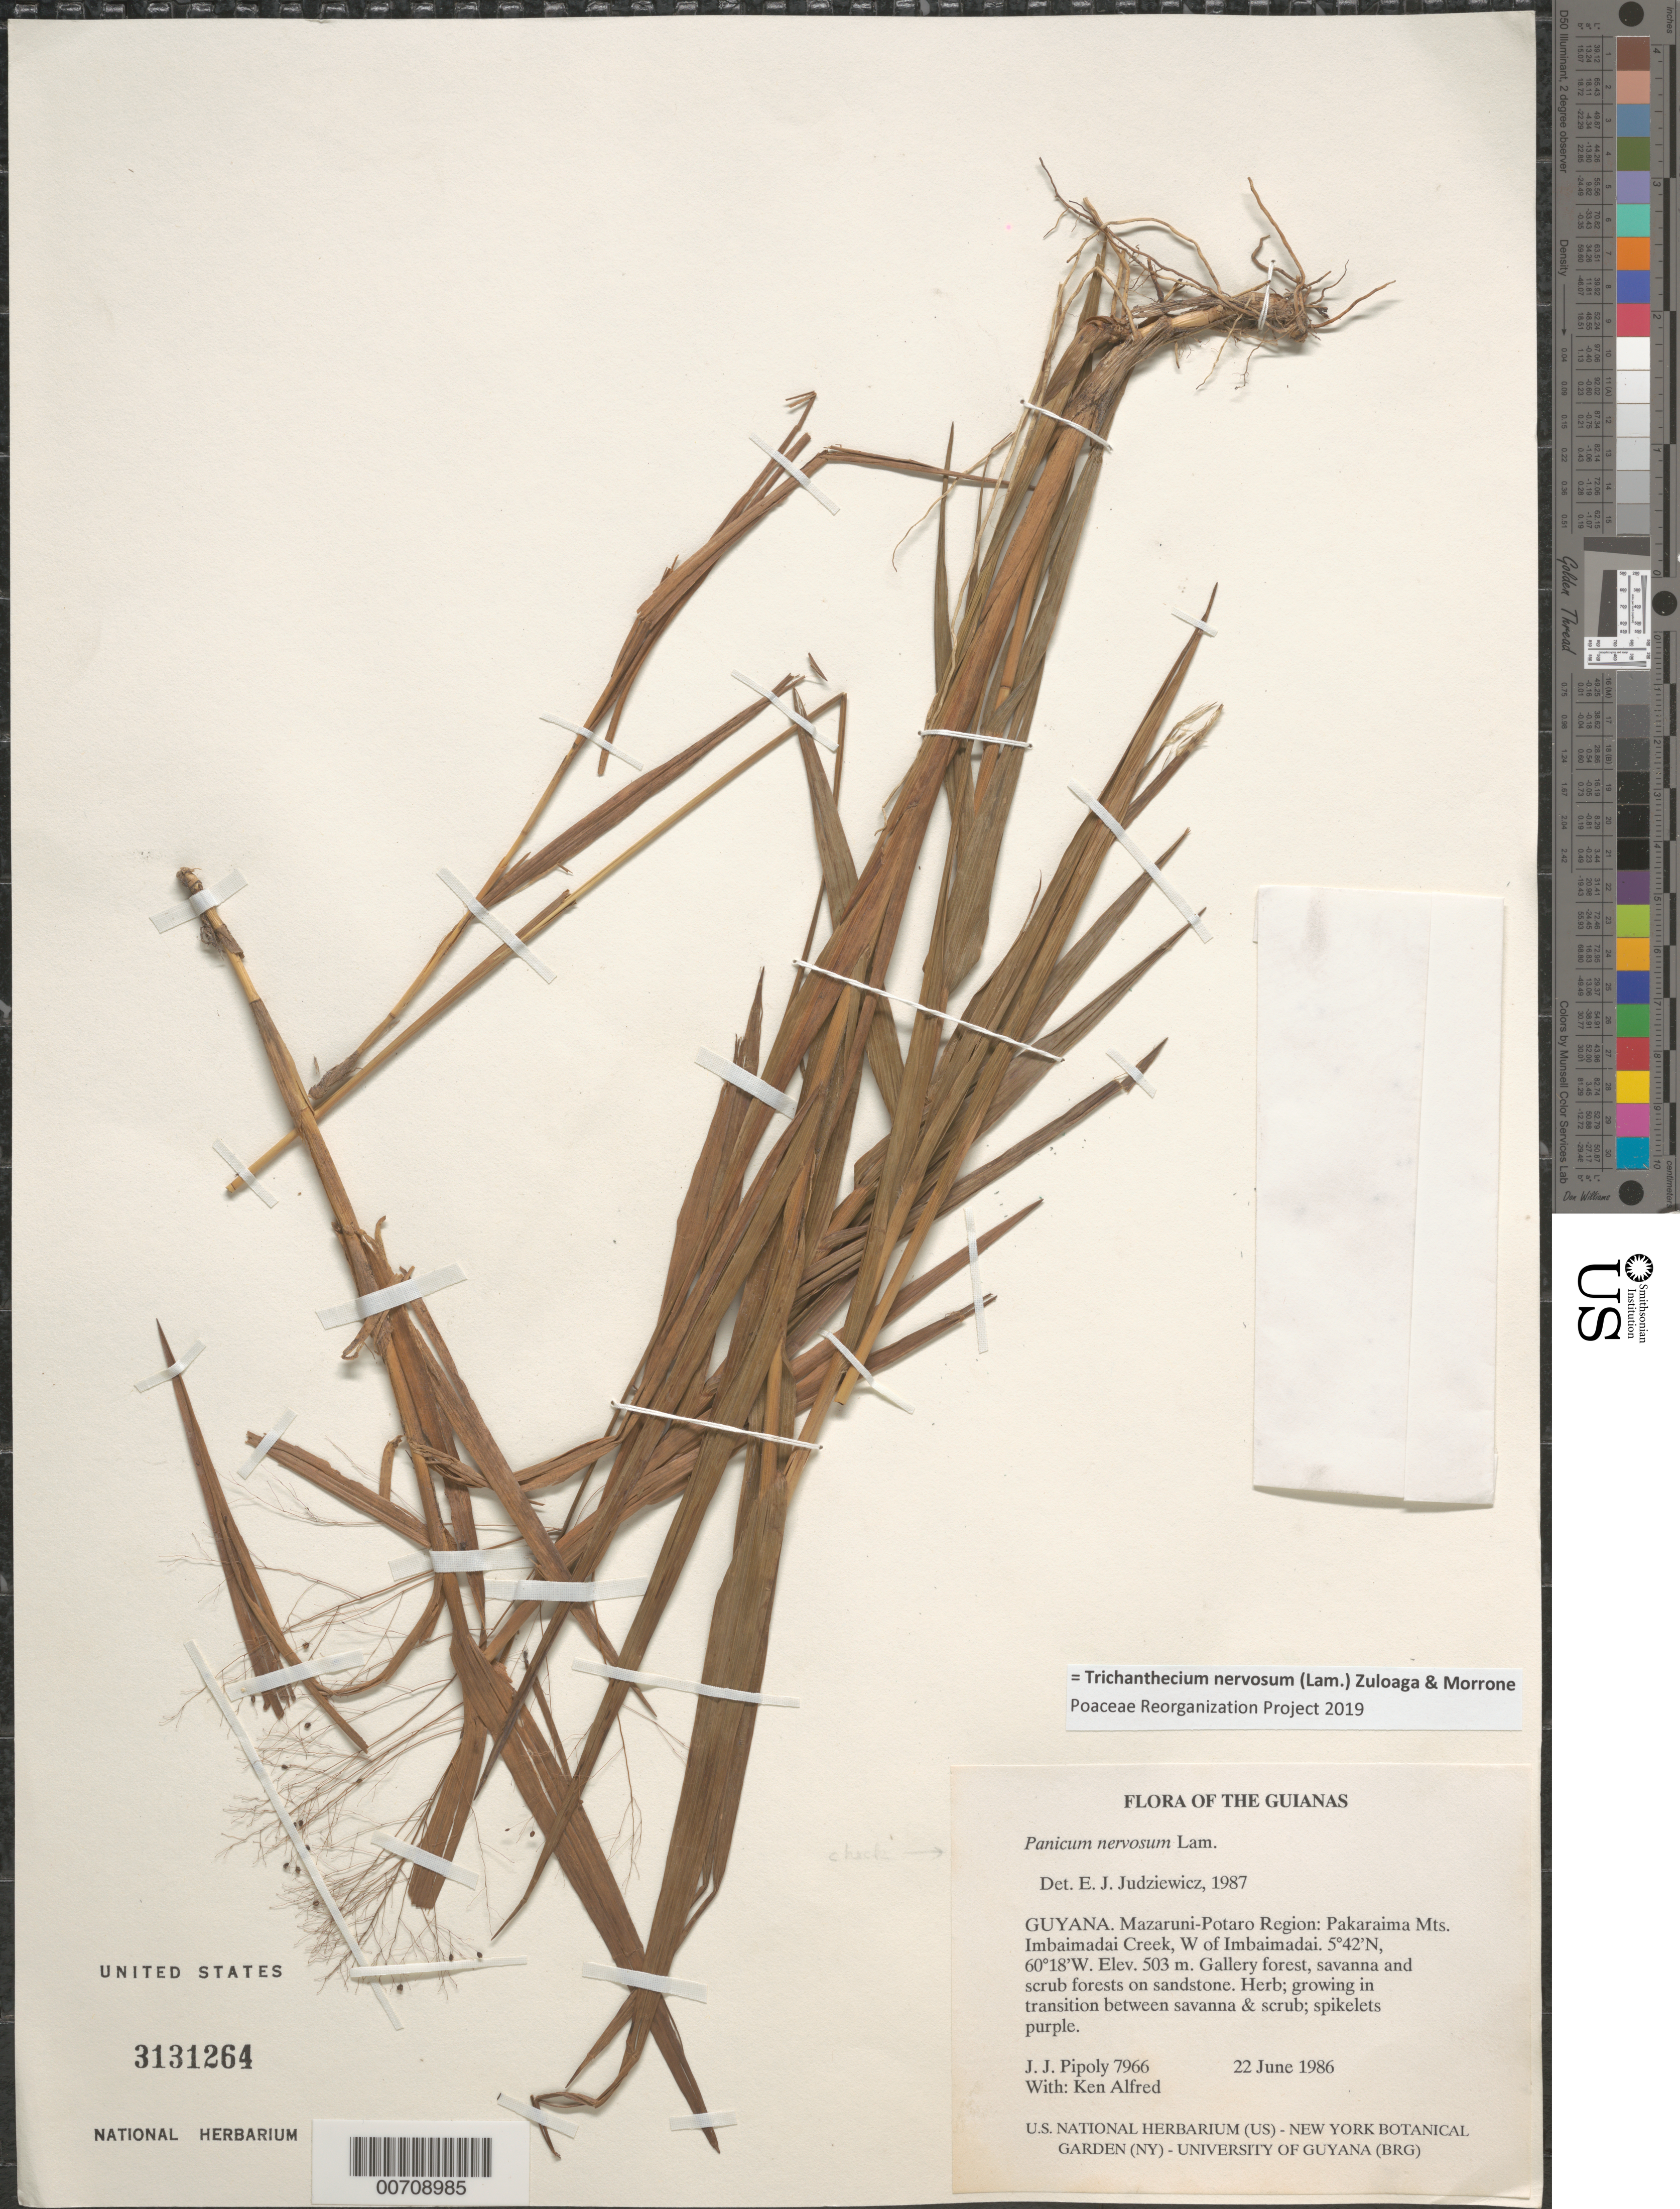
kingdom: Plantae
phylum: Tracheophyta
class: Liliopsida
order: Poales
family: Poaceae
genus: Trichanthecium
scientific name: Trichanthecium nervosum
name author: (Lam.) Zuloaga & Morrone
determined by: Poaceae Reorganization Project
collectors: J. J. Pipoly & K. Alfred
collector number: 7966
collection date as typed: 22 June 1986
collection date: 1986-06-22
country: Guyana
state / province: Cuyuni-Mazaruni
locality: Pakaraima Mts. Imbaimadai Creek, W of Imbaimadai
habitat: Gallery forest, savanna and scrub forests on sandstone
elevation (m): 503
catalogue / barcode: US 2121264